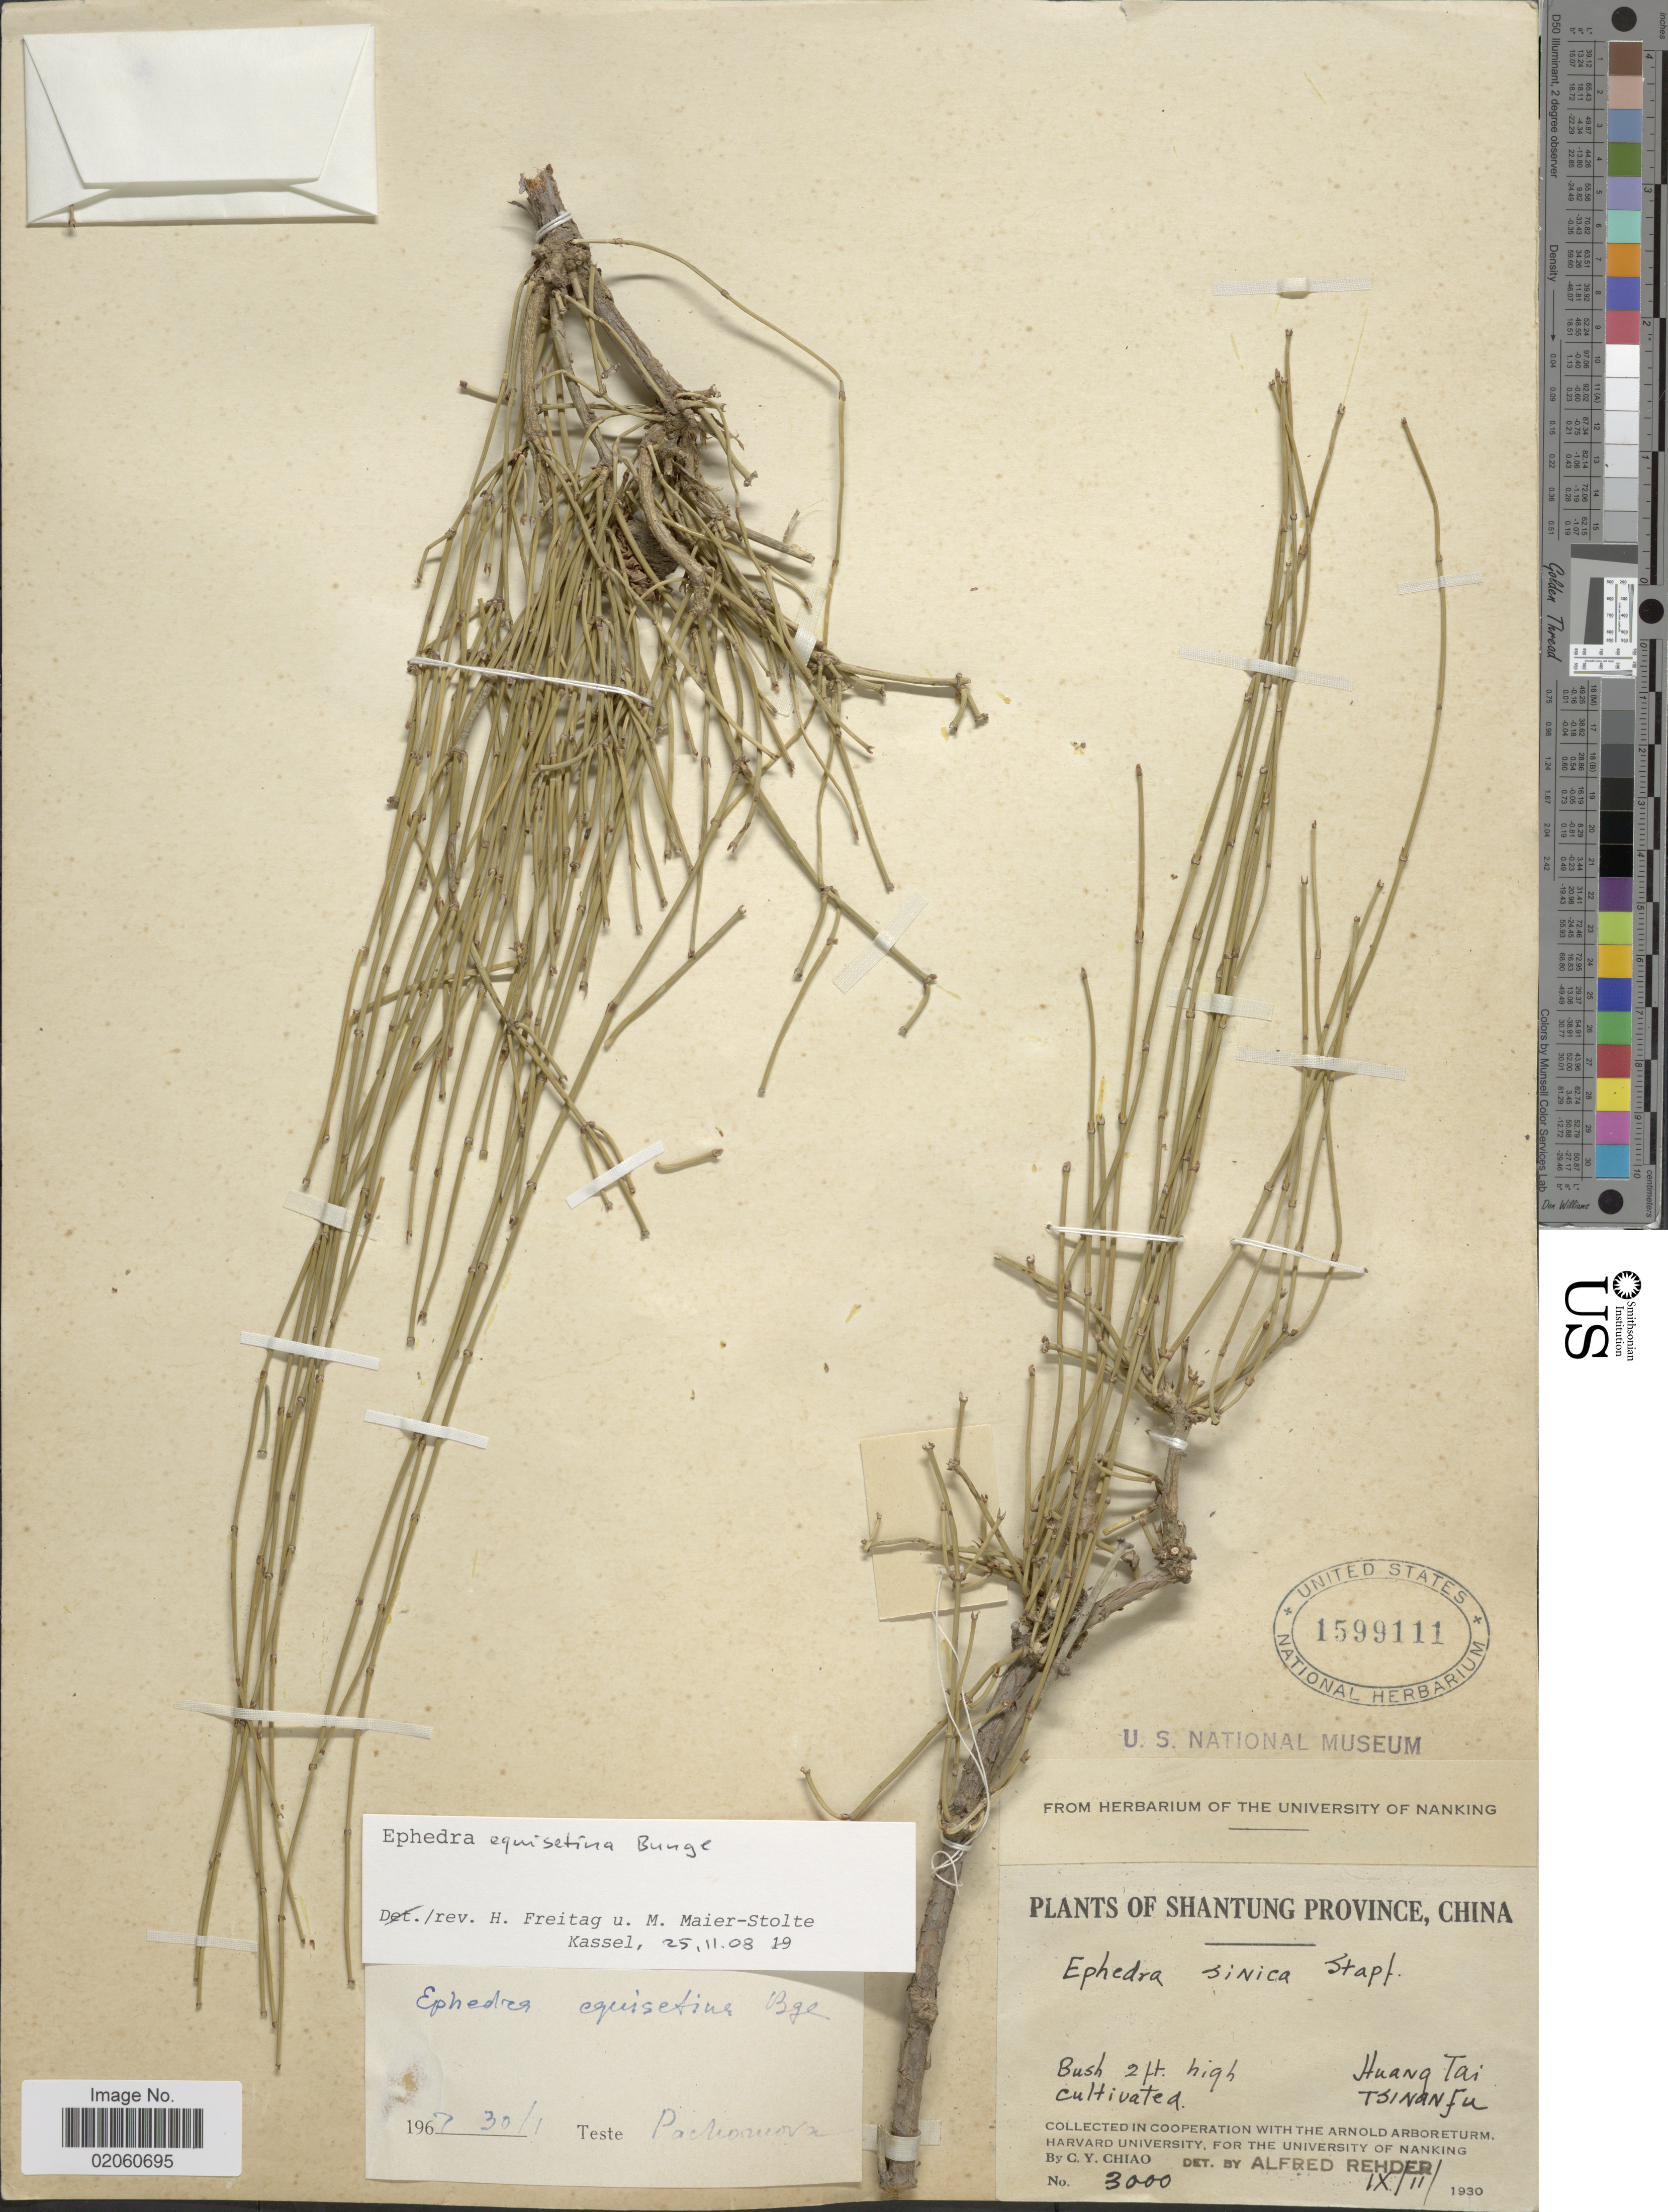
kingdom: Plantae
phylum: Tracheophyta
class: Gnetopsida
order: Ephedrales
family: Ephedraceae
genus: Ephedra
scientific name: Ephedra equisetina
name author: Bunge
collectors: C. Y. Chiao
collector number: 3000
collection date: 1930-09-11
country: China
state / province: Shandong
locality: Shantung Province, cultivated, Huang Tai, Tsinanfu.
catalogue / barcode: US 1599111